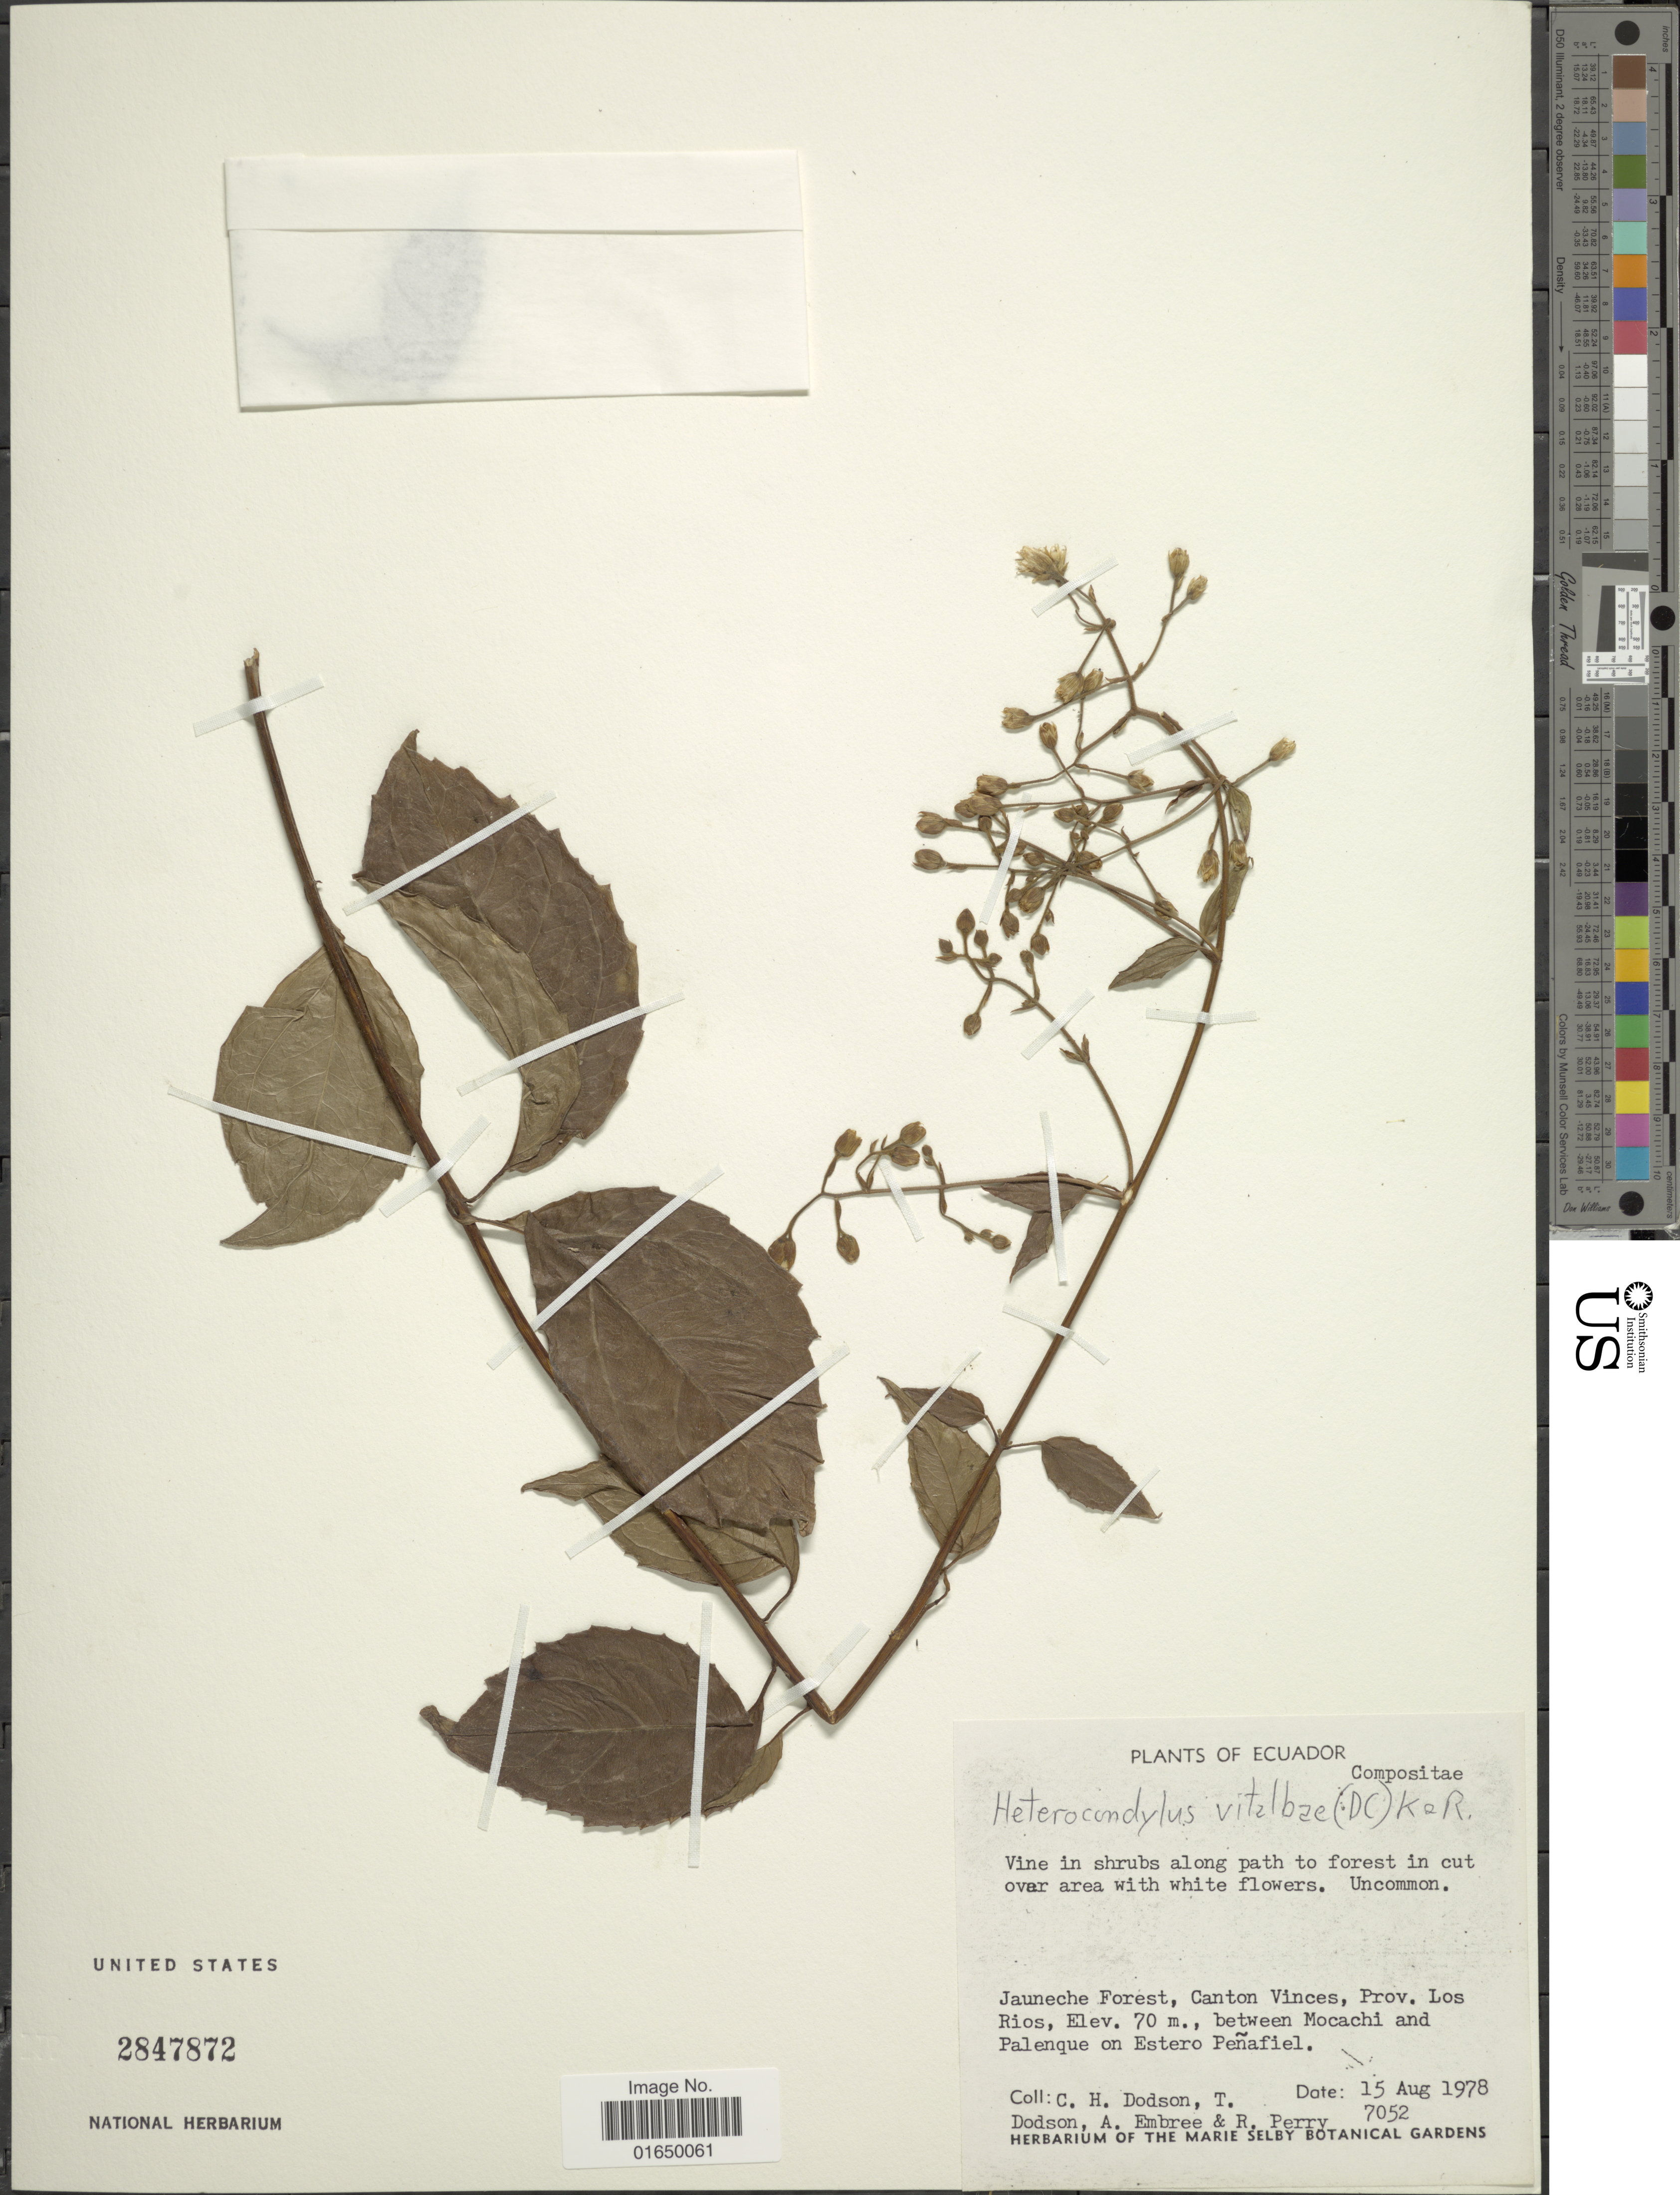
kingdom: Plantae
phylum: Tracheophyta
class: Magnoliopsida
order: Asterales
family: Asteraceae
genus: Heterocondylus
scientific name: Heterocondylus vitalbae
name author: (DC.) R.M. King & H. Rob.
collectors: C. H. Dodson, T. A. Dodson, A. Embree & R. Perry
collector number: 7052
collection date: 1978-08-15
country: Ecuador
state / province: Los Ríos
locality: Juauneche Forest, Canton Vinces, between Mocachi and Palenque on Estero Peñafiel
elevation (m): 70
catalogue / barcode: US 2847872